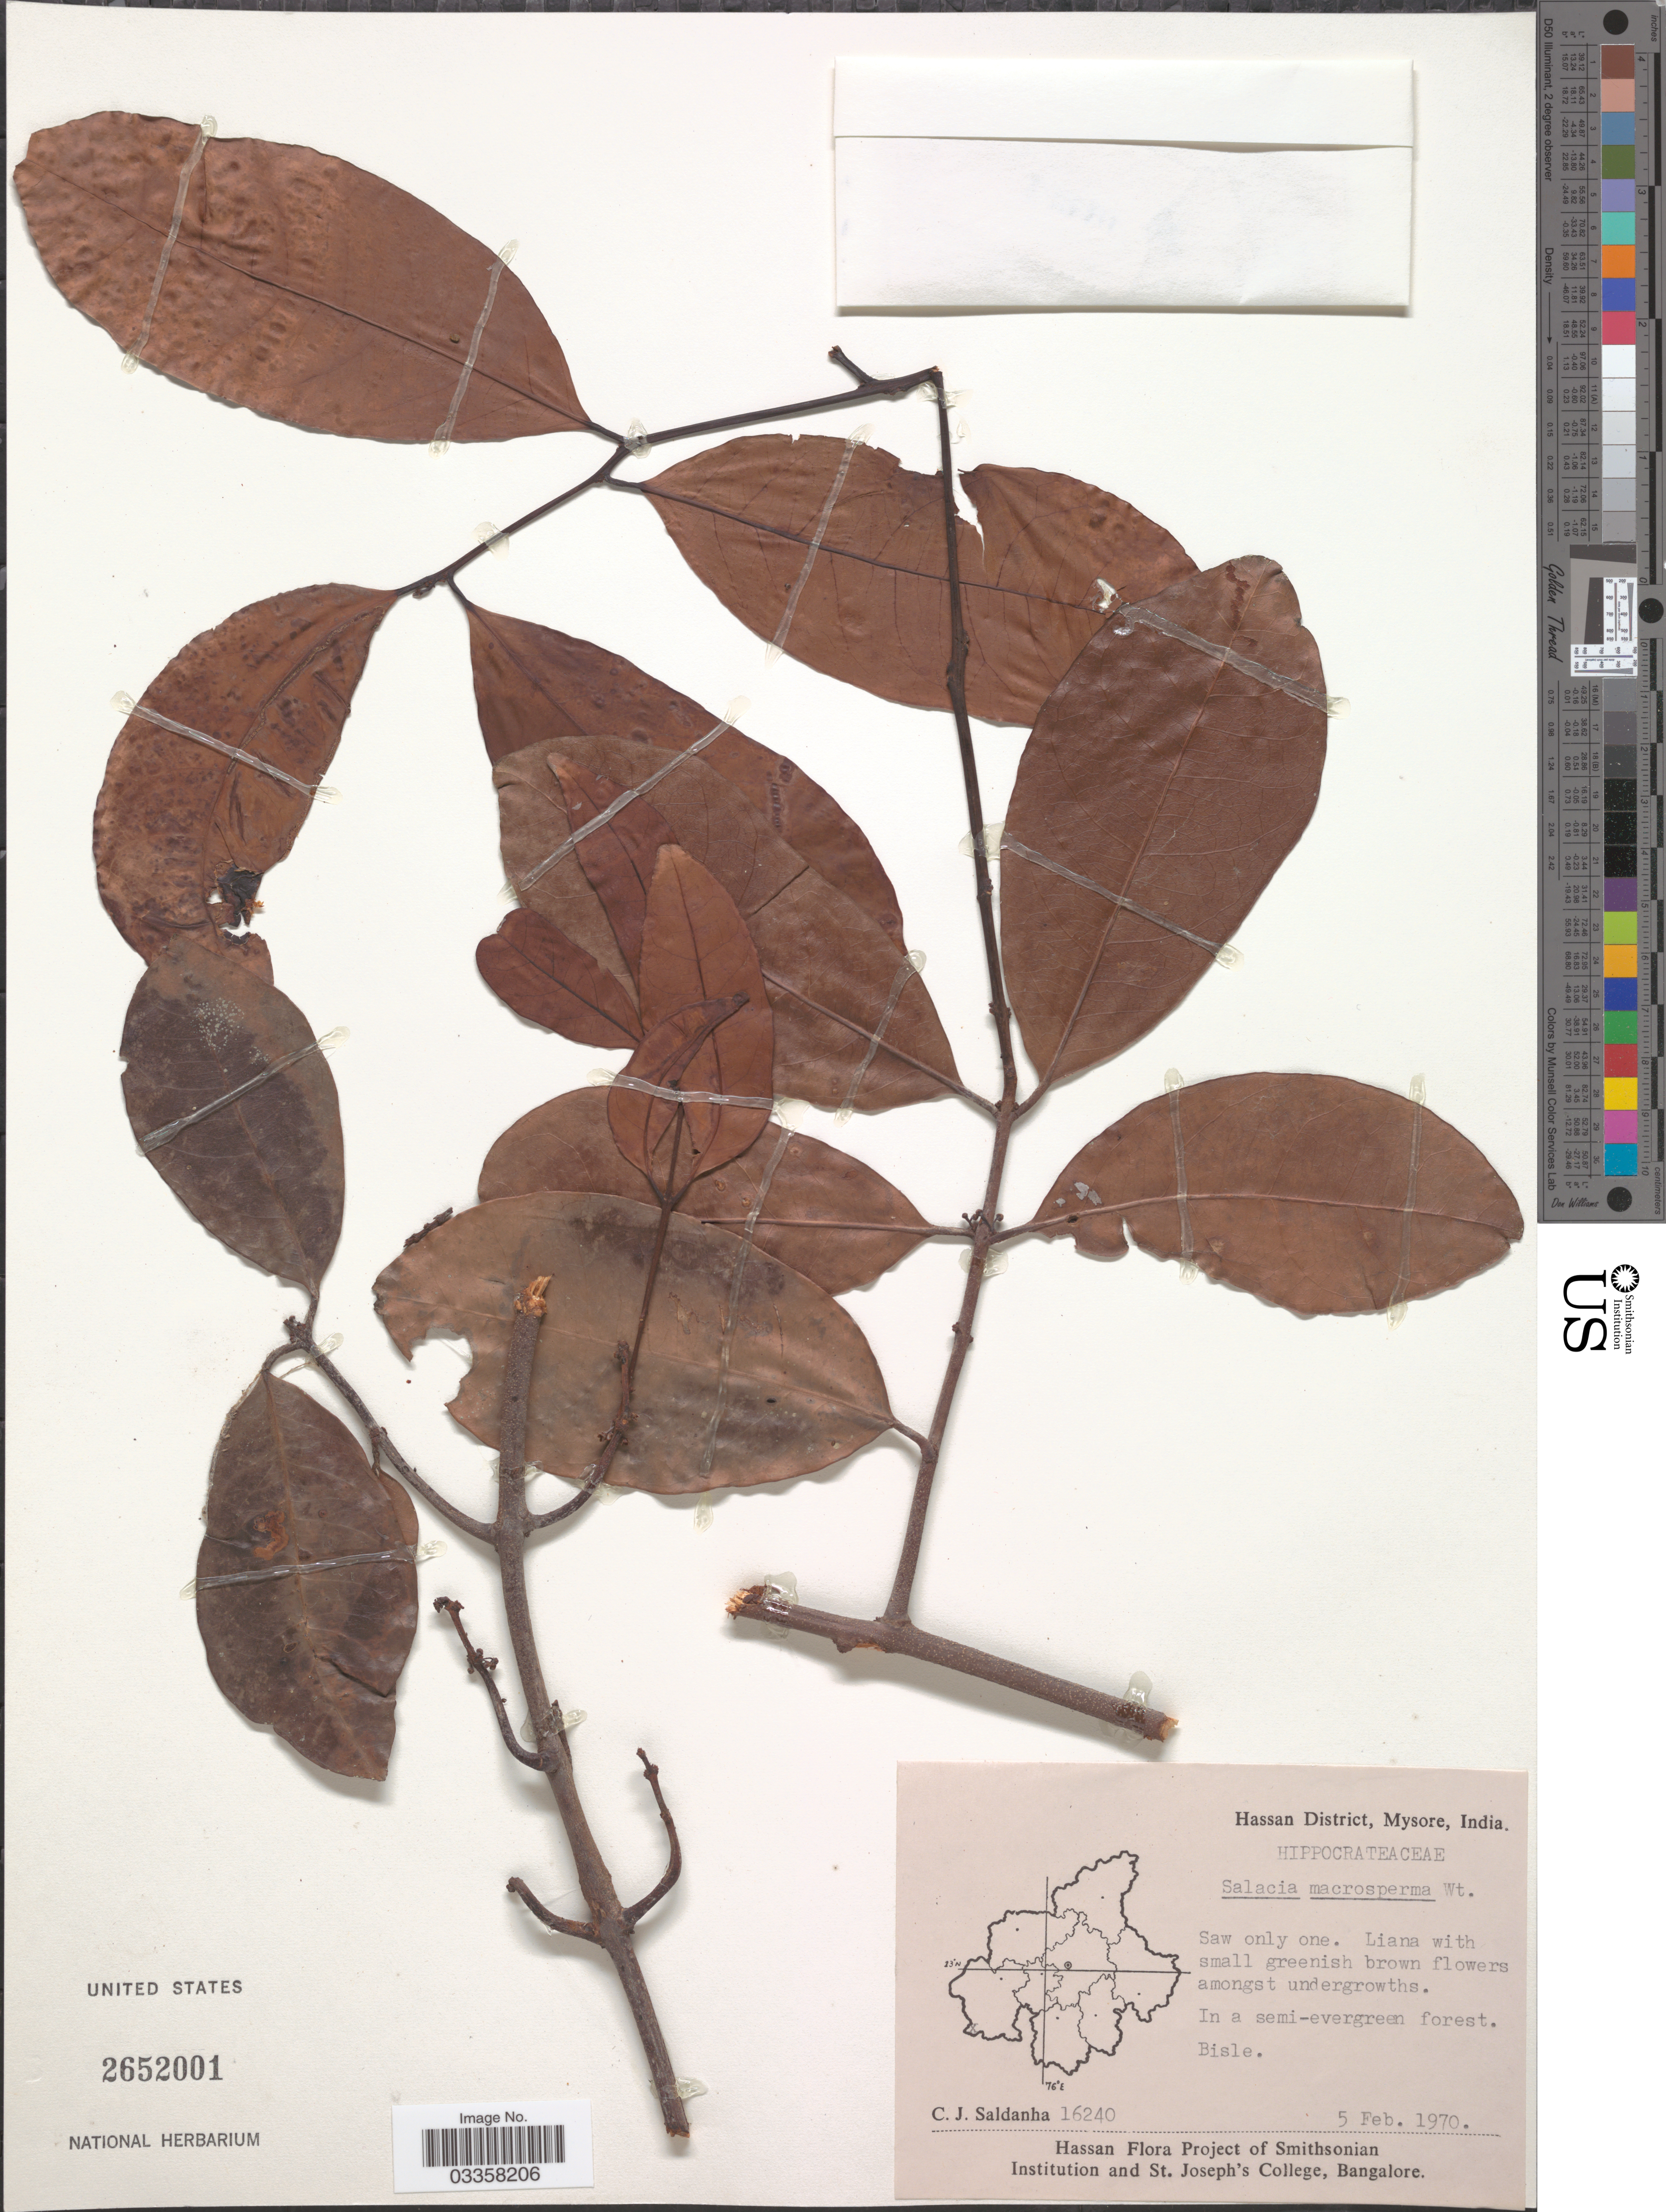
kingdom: Plantae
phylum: Tracheophyta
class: Magnoliopsida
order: Celastrales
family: Celastraceae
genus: Salacia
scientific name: Salacia macrosperma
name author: Wight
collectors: C. J. Saldanha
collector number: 16240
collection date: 1970-02-05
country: India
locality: Hassan District, Mysore, Bisle.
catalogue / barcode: US 2652001